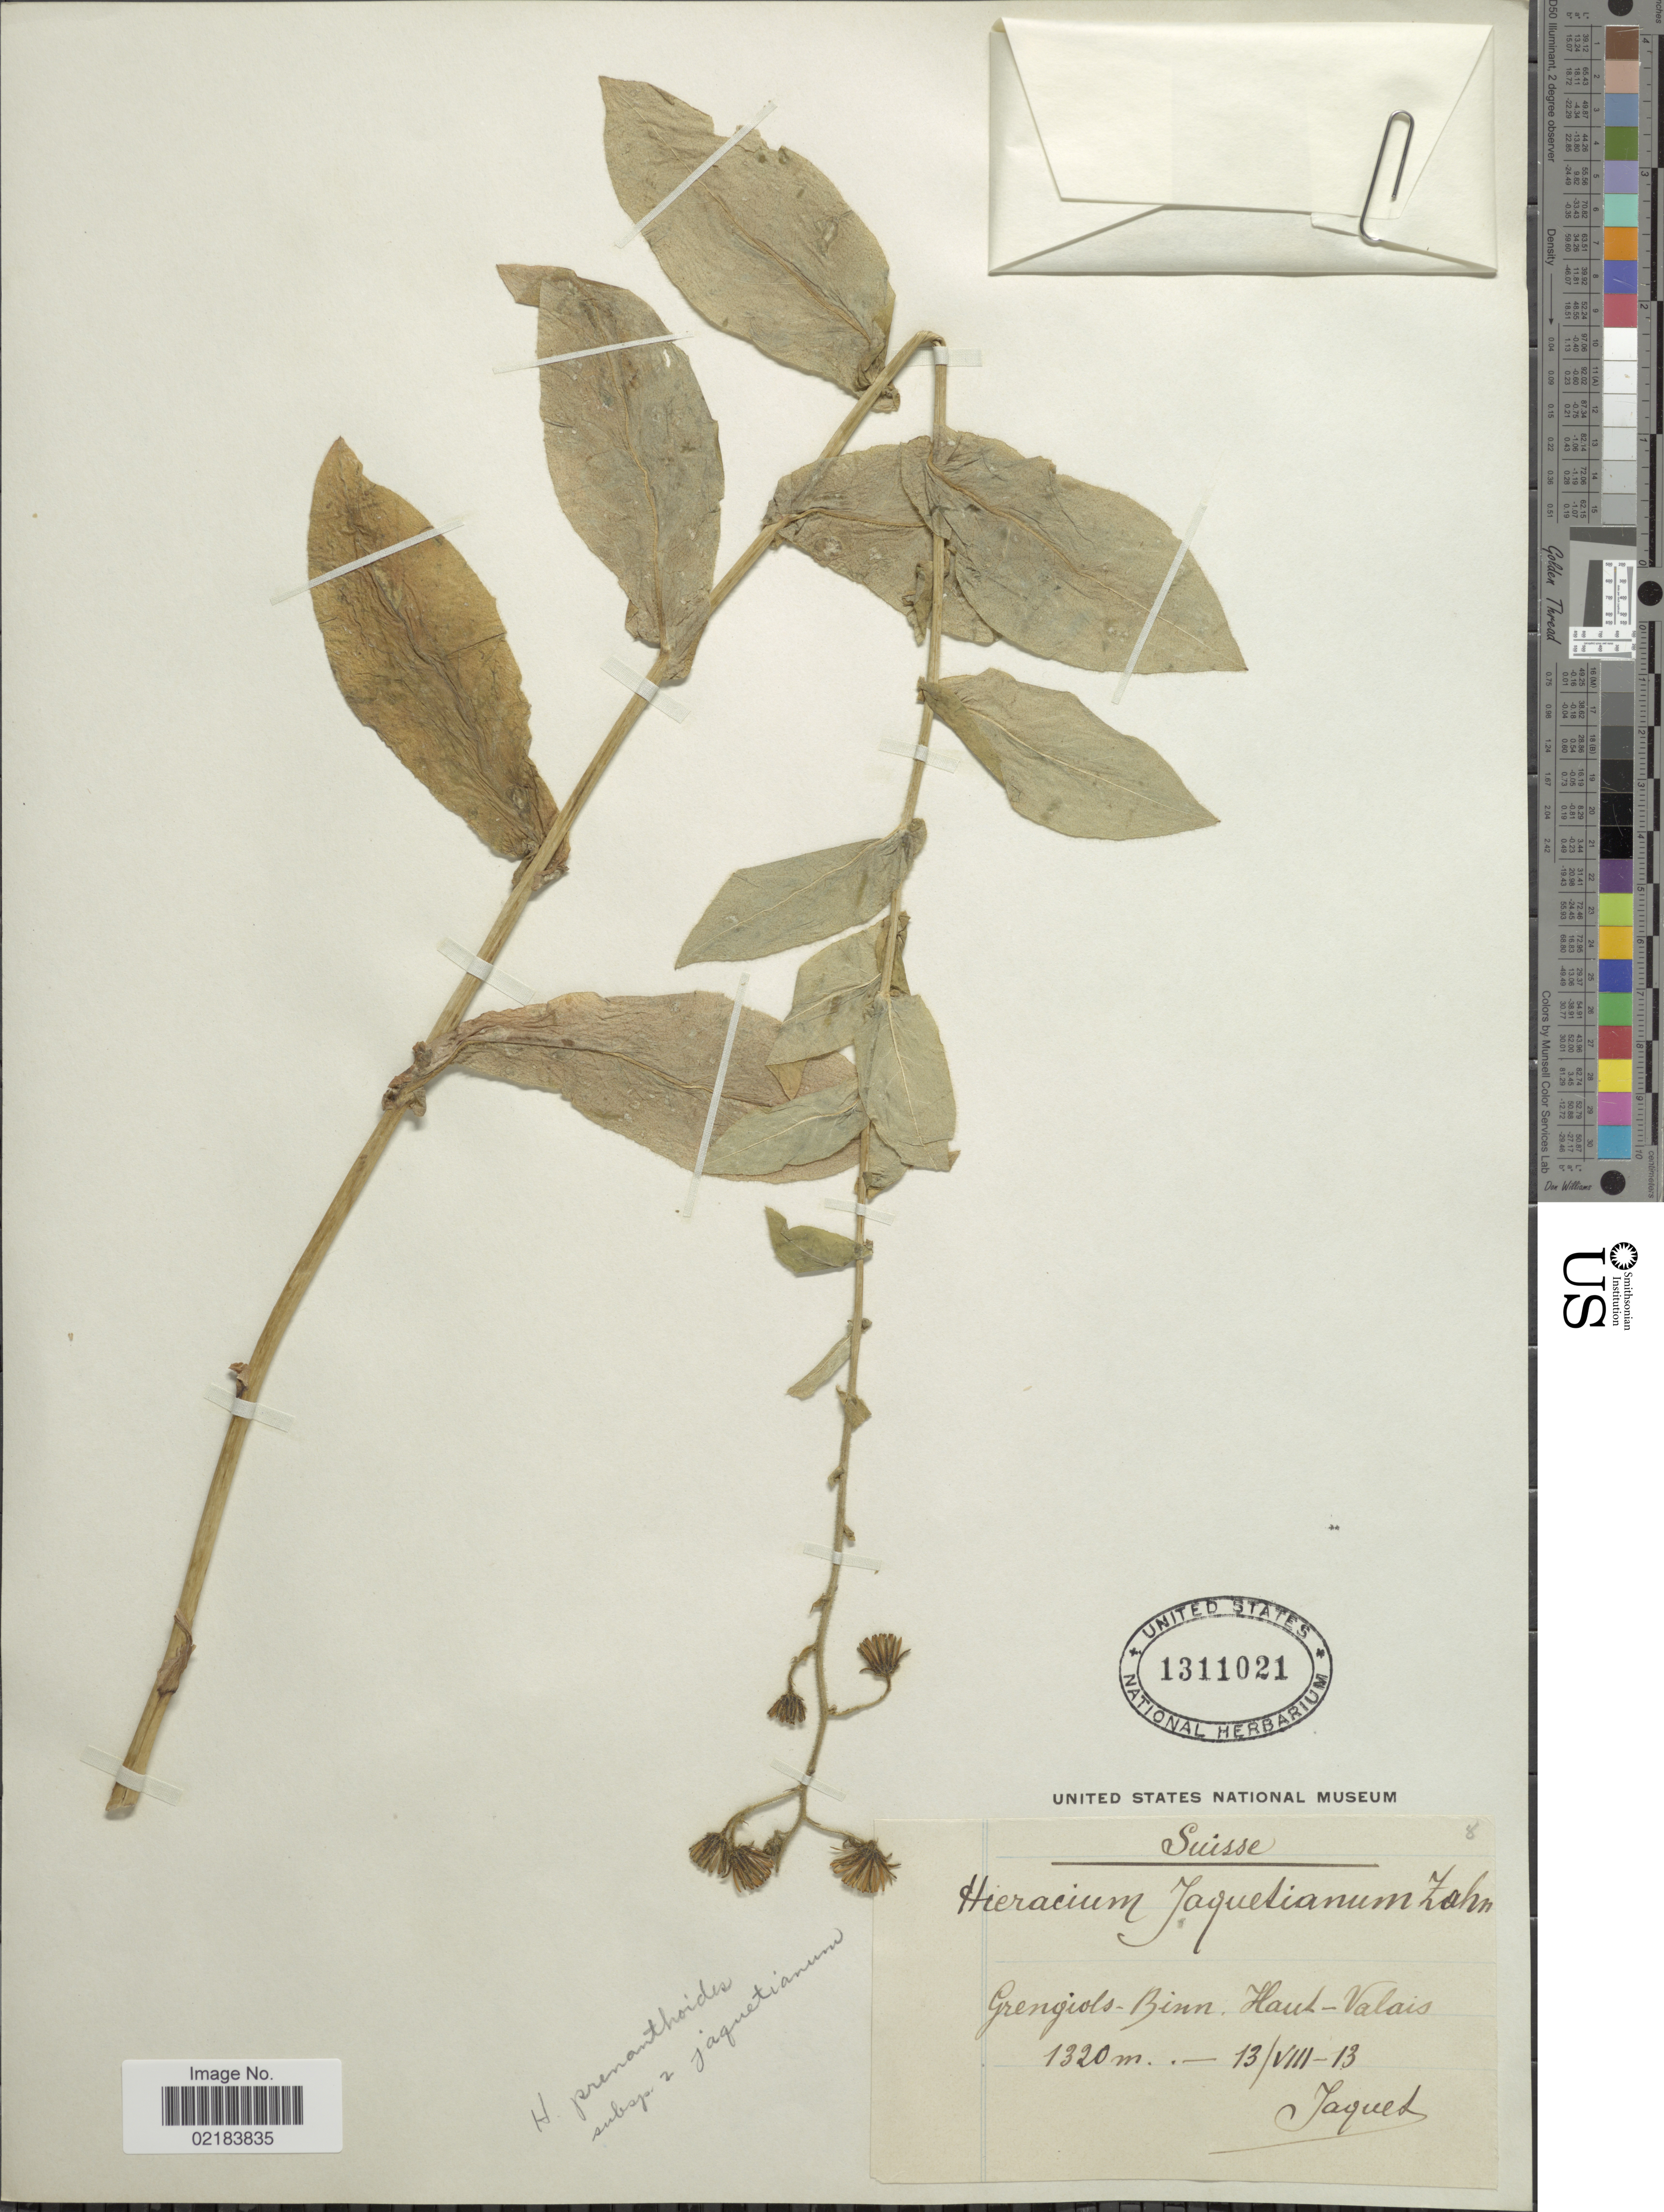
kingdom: Plantae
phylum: Tracheophyta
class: Magnoliopsida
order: Asterales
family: Asteraceae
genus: Hieracium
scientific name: Hieracium prenanthoides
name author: Vill.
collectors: -. Jaquet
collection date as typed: Transcribed d/m/y: 13/8/13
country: Switzerland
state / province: Valais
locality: Suisse. Grengols-Binn. Haut-Valais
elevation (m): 1320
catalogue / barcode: US 1311021